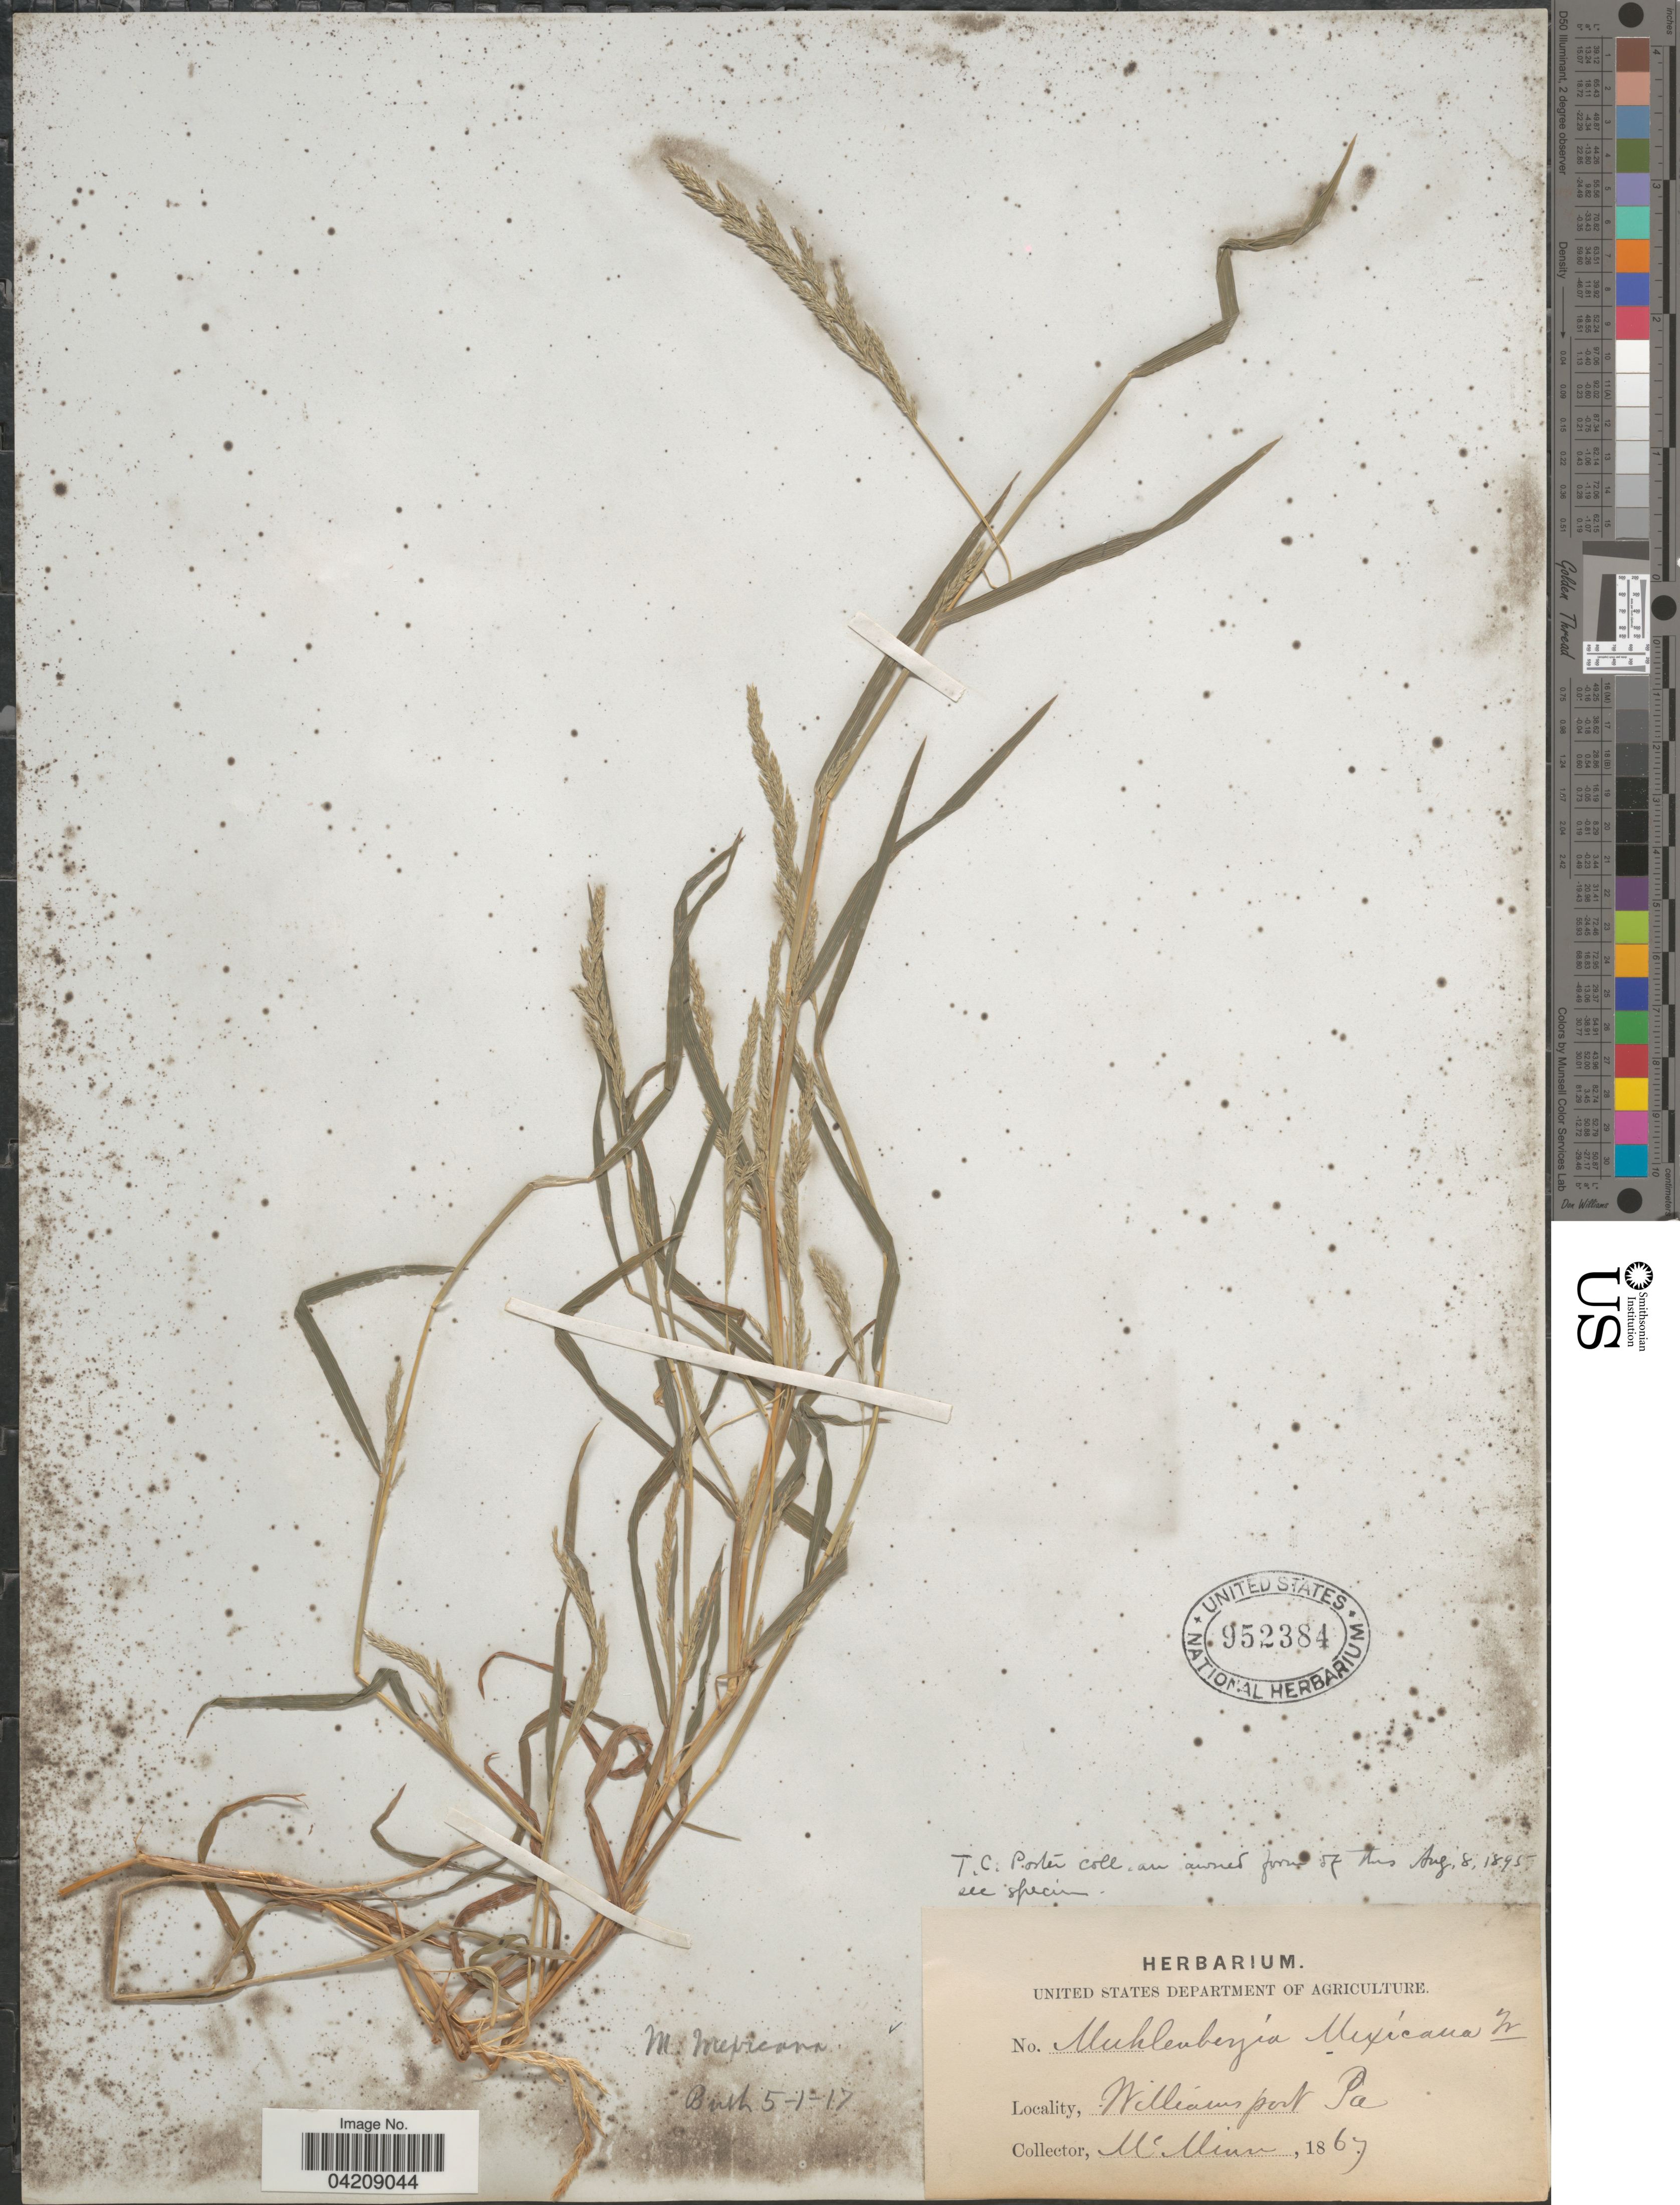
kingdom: Plantae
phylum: Tracheophyta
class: Liliopsida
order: Poales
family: Poaceae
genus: Muhlenbergia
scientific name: Muhlenbergia frondosa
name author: (Poir.) Fernald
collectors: McMinn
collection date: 1867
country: United States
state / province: Pennsylvania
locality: Williamsport.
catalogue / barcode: US 952384